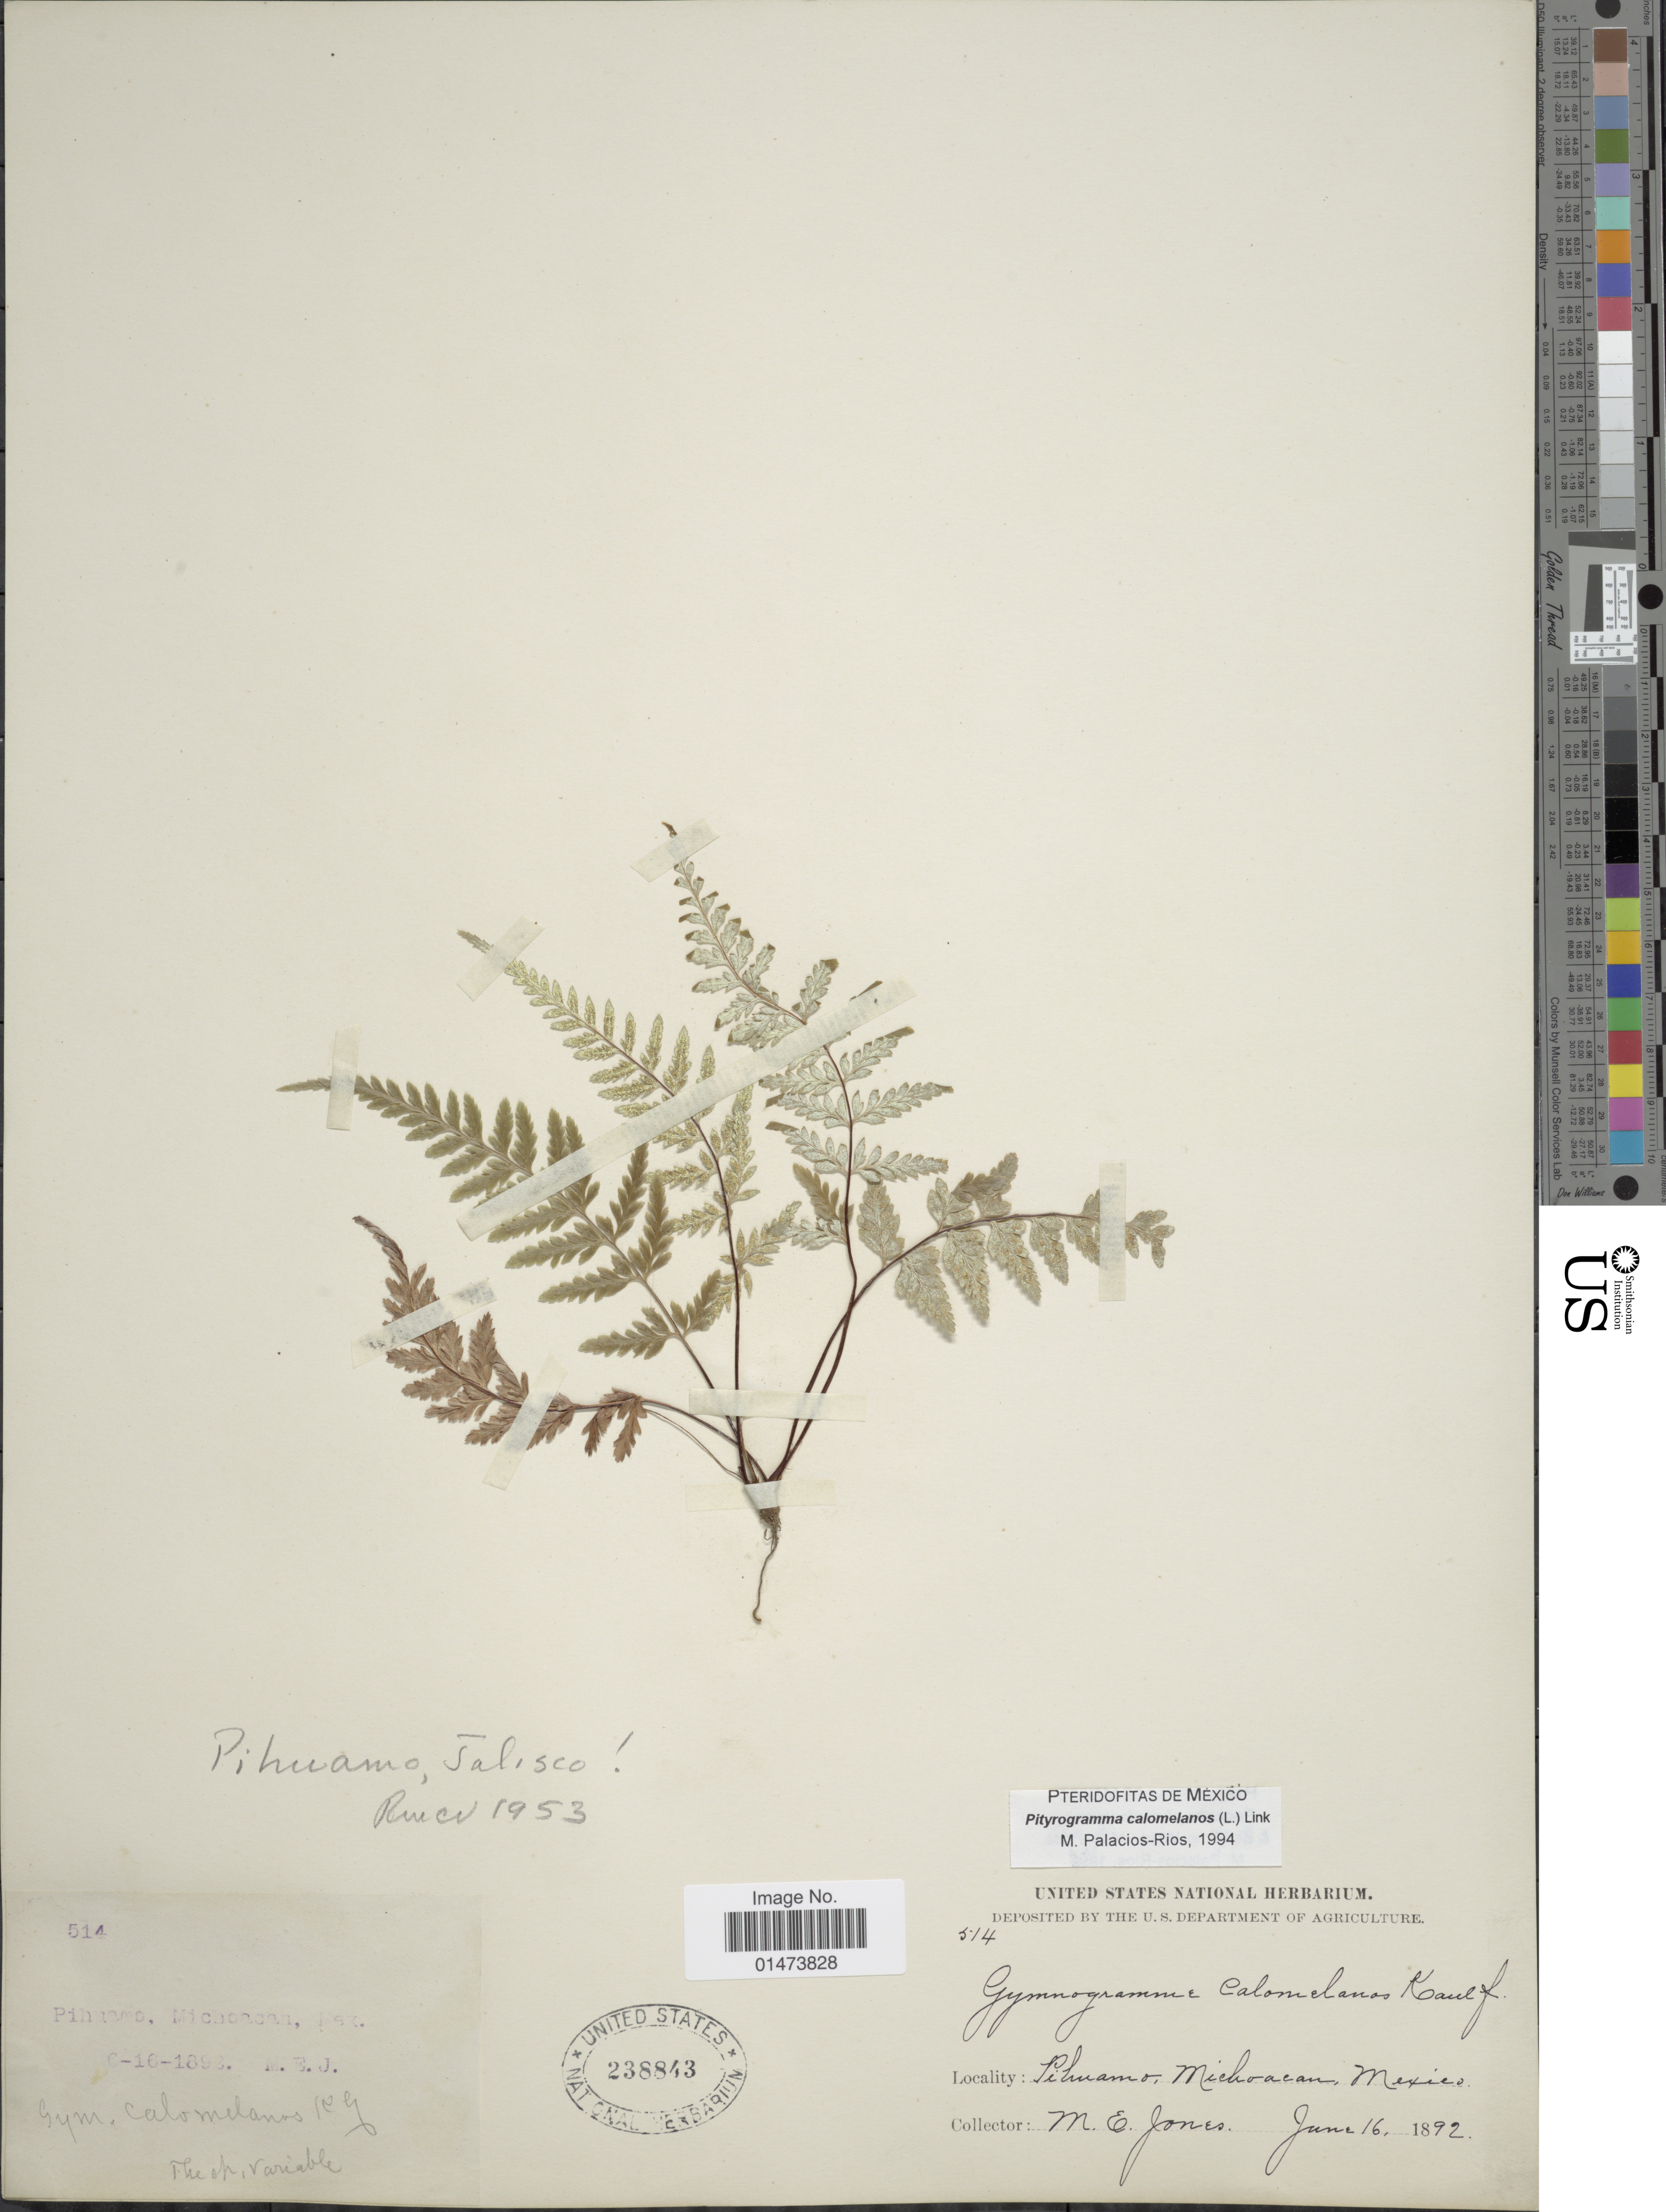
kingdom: Plantae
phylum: Tracheophyta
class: Polypodiopsida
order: Polypodiales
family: Pteridaceae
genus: Pityrogramma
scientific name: Pityrogramma calomelanos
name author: (L.) Link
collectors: M. E. Jones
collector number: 314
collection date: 1892-06-16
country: Mexico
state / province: Michoacán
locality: Pihuamo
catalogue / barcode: US 238843